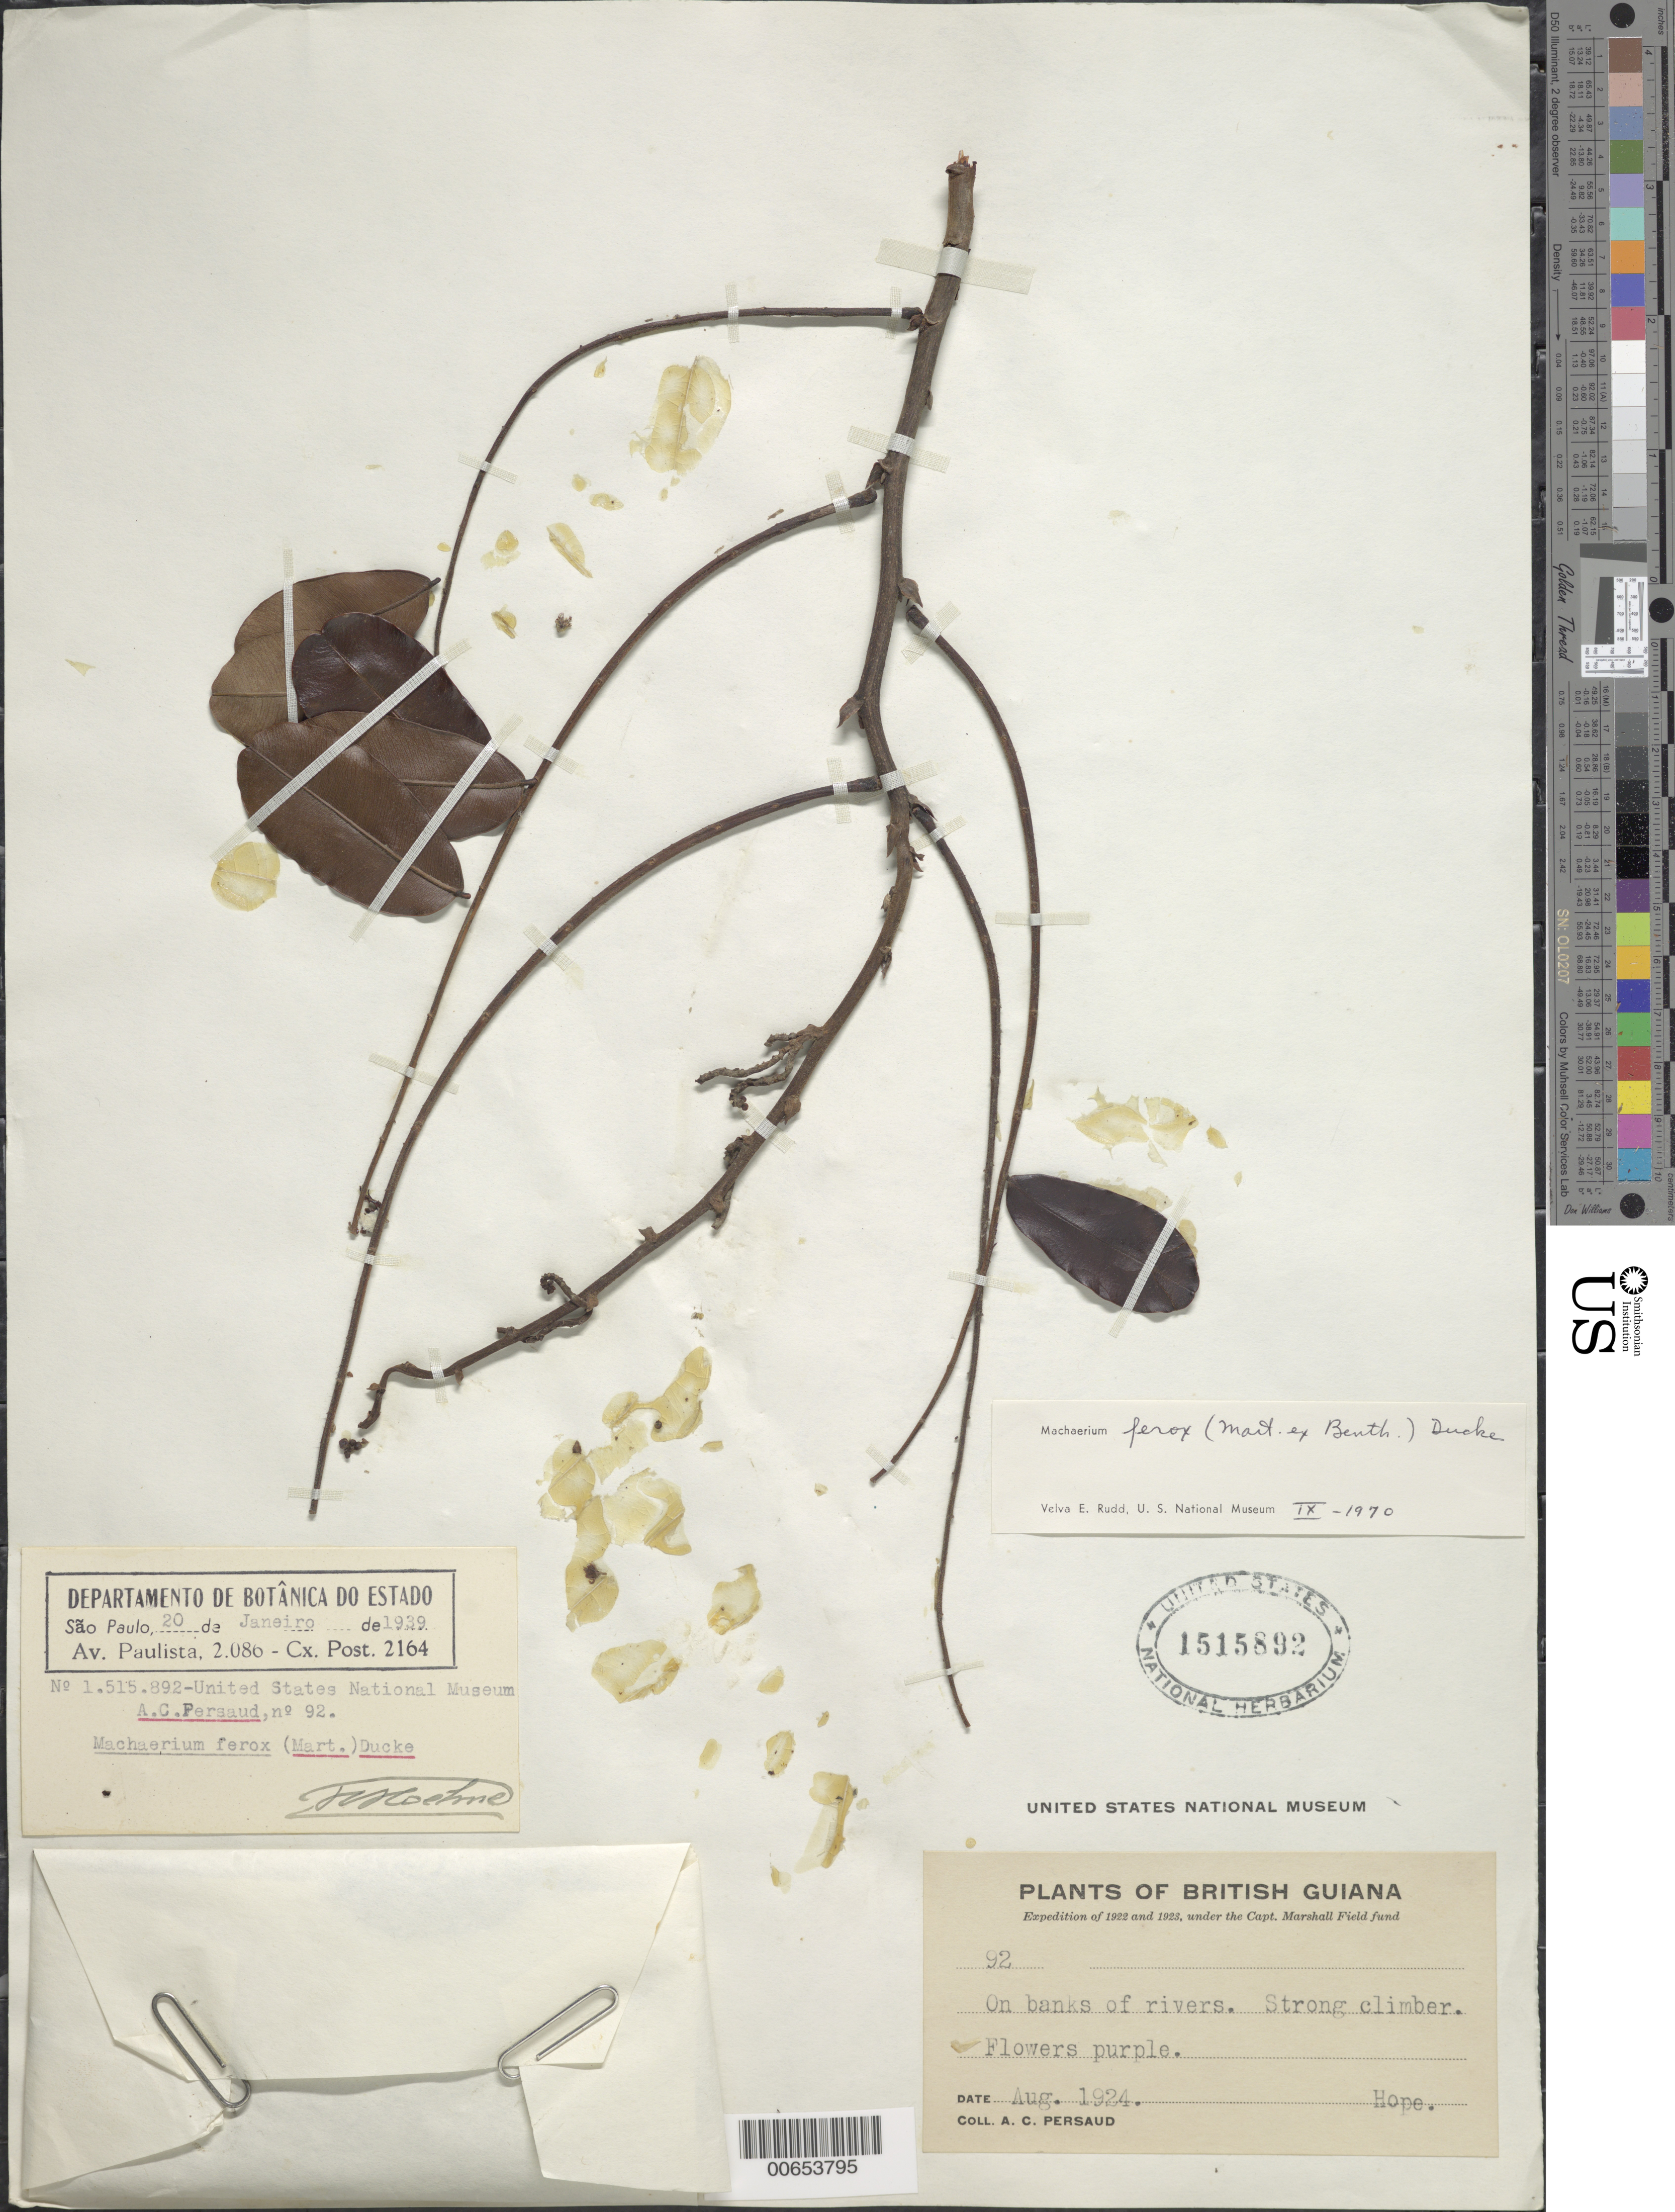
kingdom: Plantae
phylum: Tracheophyta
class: Magnoliopsida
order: Fabales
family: Fabaceae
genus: Machaerium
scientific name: Machaerium ferox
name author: (Mart. ex Benth.) Ducke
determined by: Rudd, V. E.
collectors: A. Persaud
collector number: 92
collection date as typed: Aug-24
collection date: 1924-08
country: Guyana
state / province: Demerara-Mahaica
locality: Hope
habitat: Banks of rivers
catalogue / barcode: US 1515892